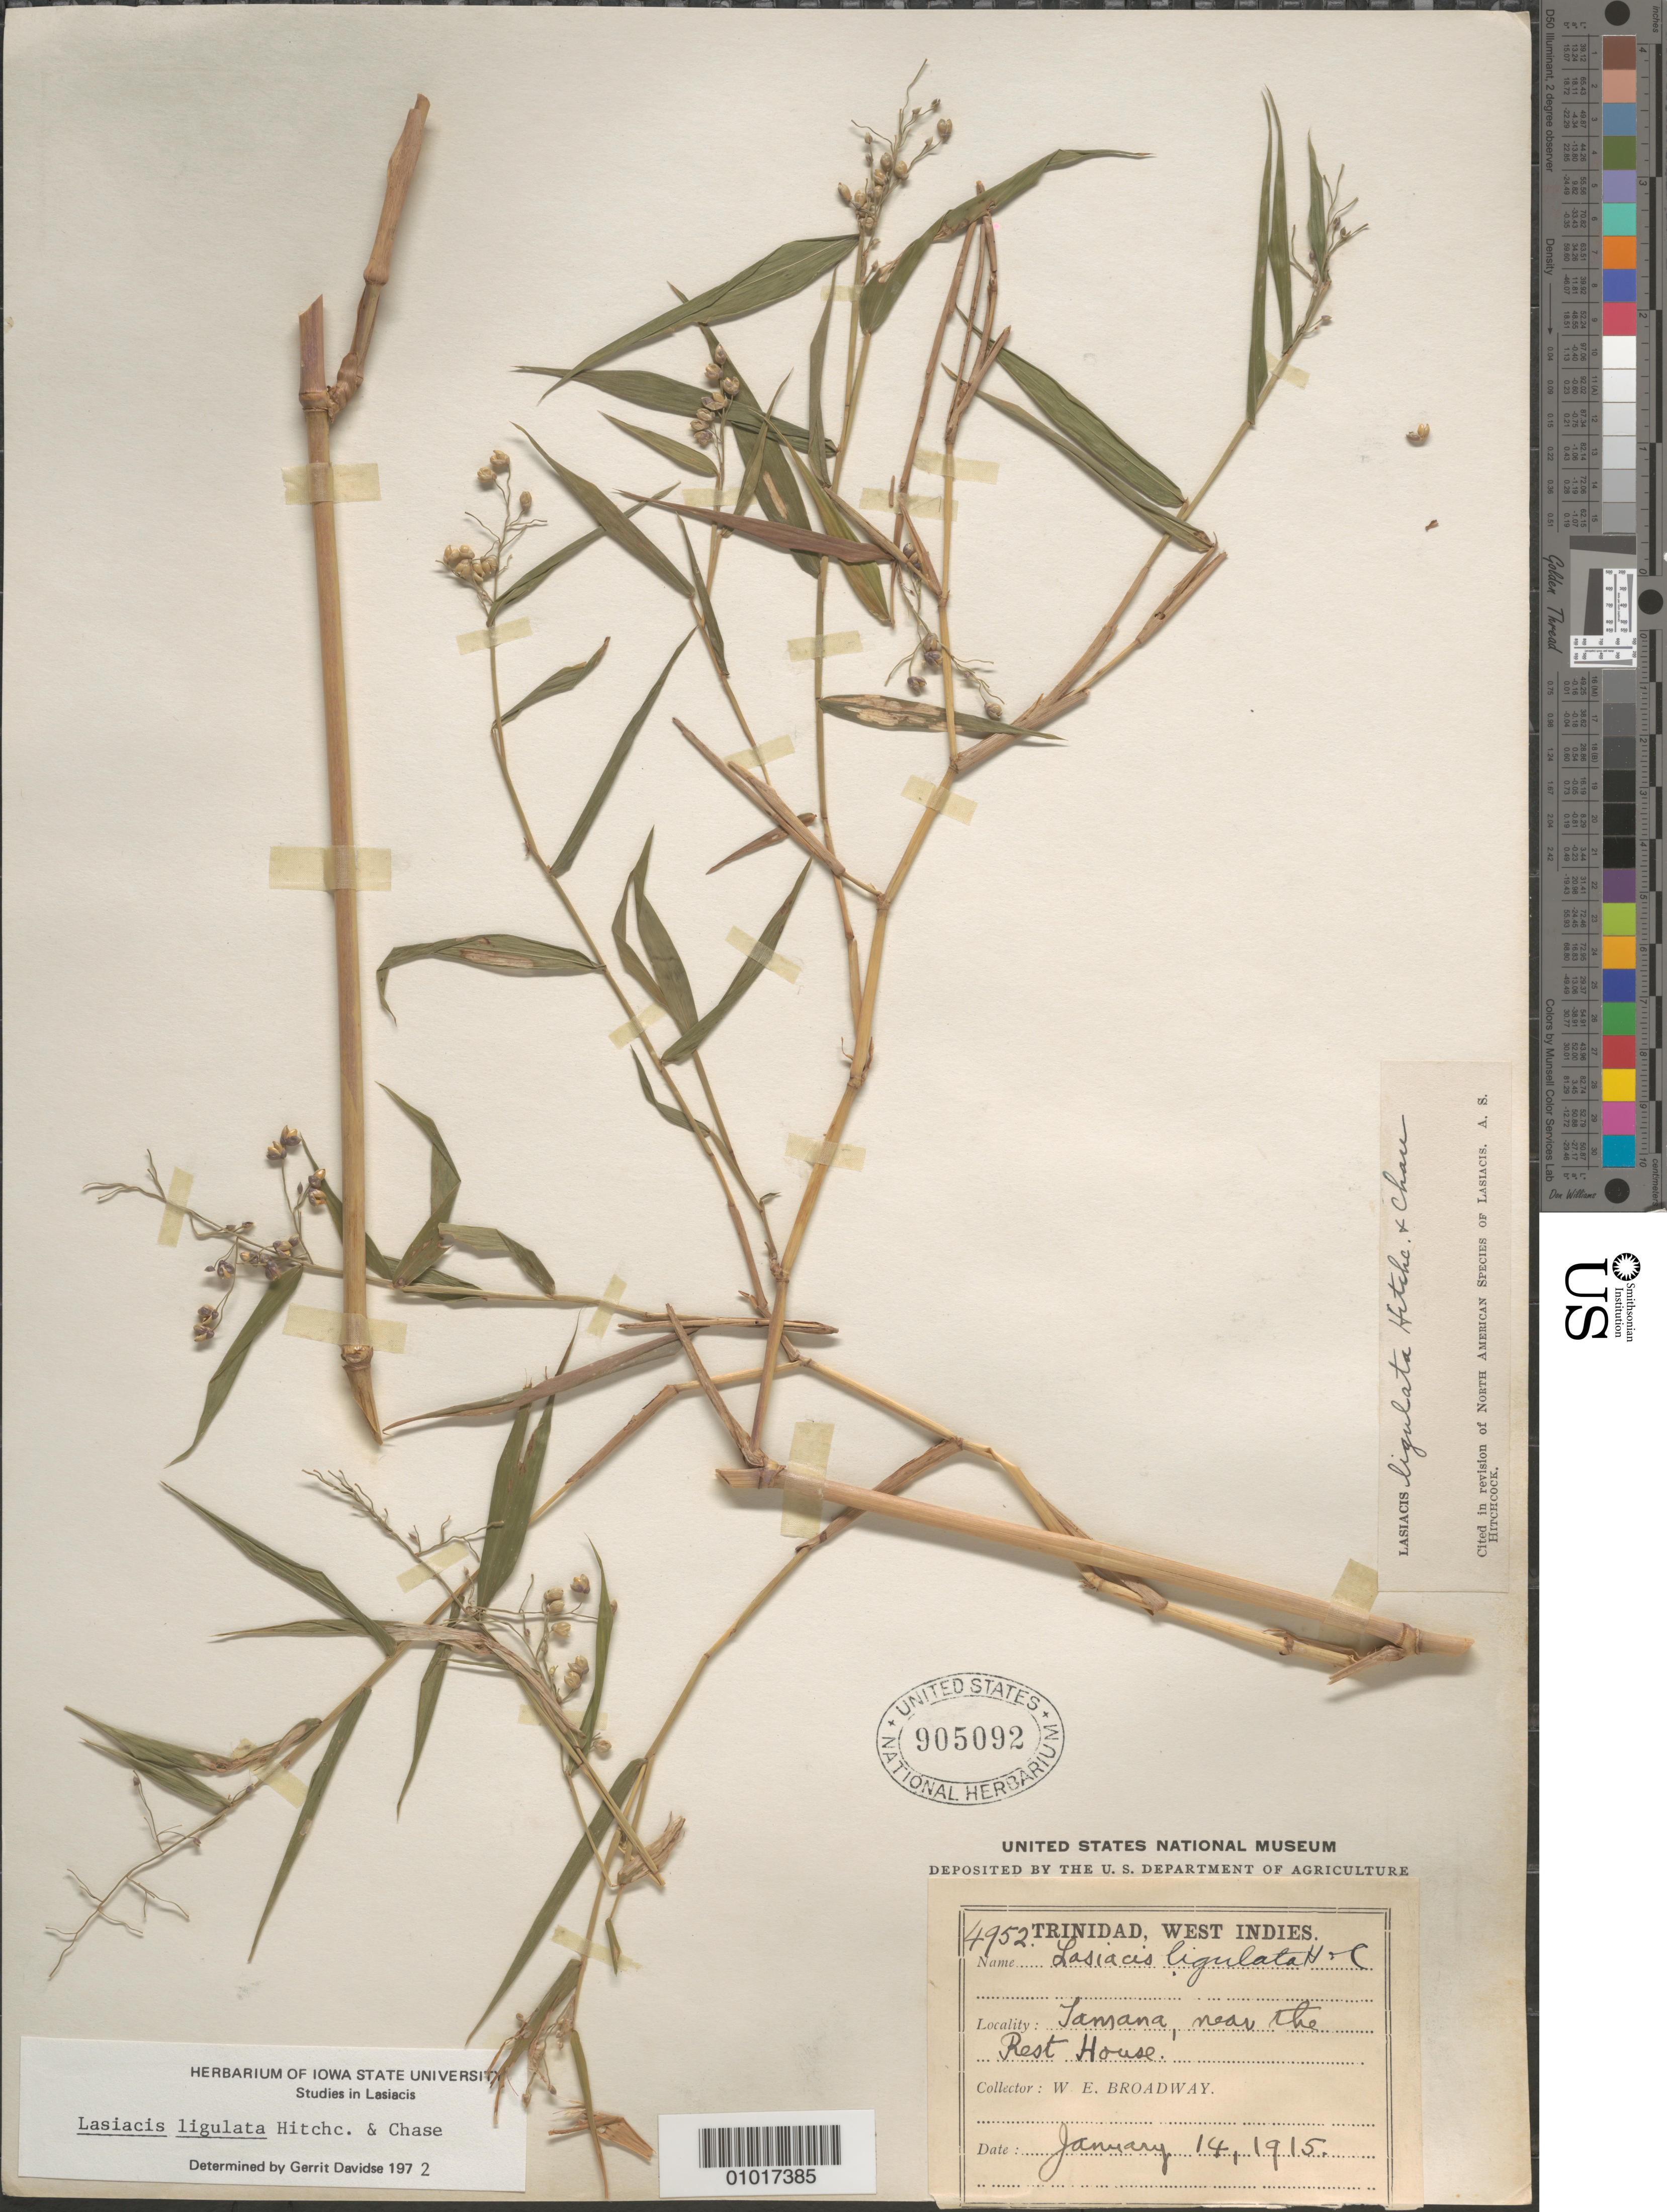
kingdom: Plantae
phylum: Tracheophyta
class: Liliopsida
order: Poales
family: Poaceae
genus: Lasiacis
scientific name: Lasiacis ligulata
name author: Hitchc. & Chase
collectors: W. E. Broadway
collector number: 4952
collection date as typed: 14 Jan 1915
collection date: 1915-01-14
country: Trinidad and Tobago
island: Trinidad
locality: Jamana, near the Rest house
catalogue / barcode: US 905092